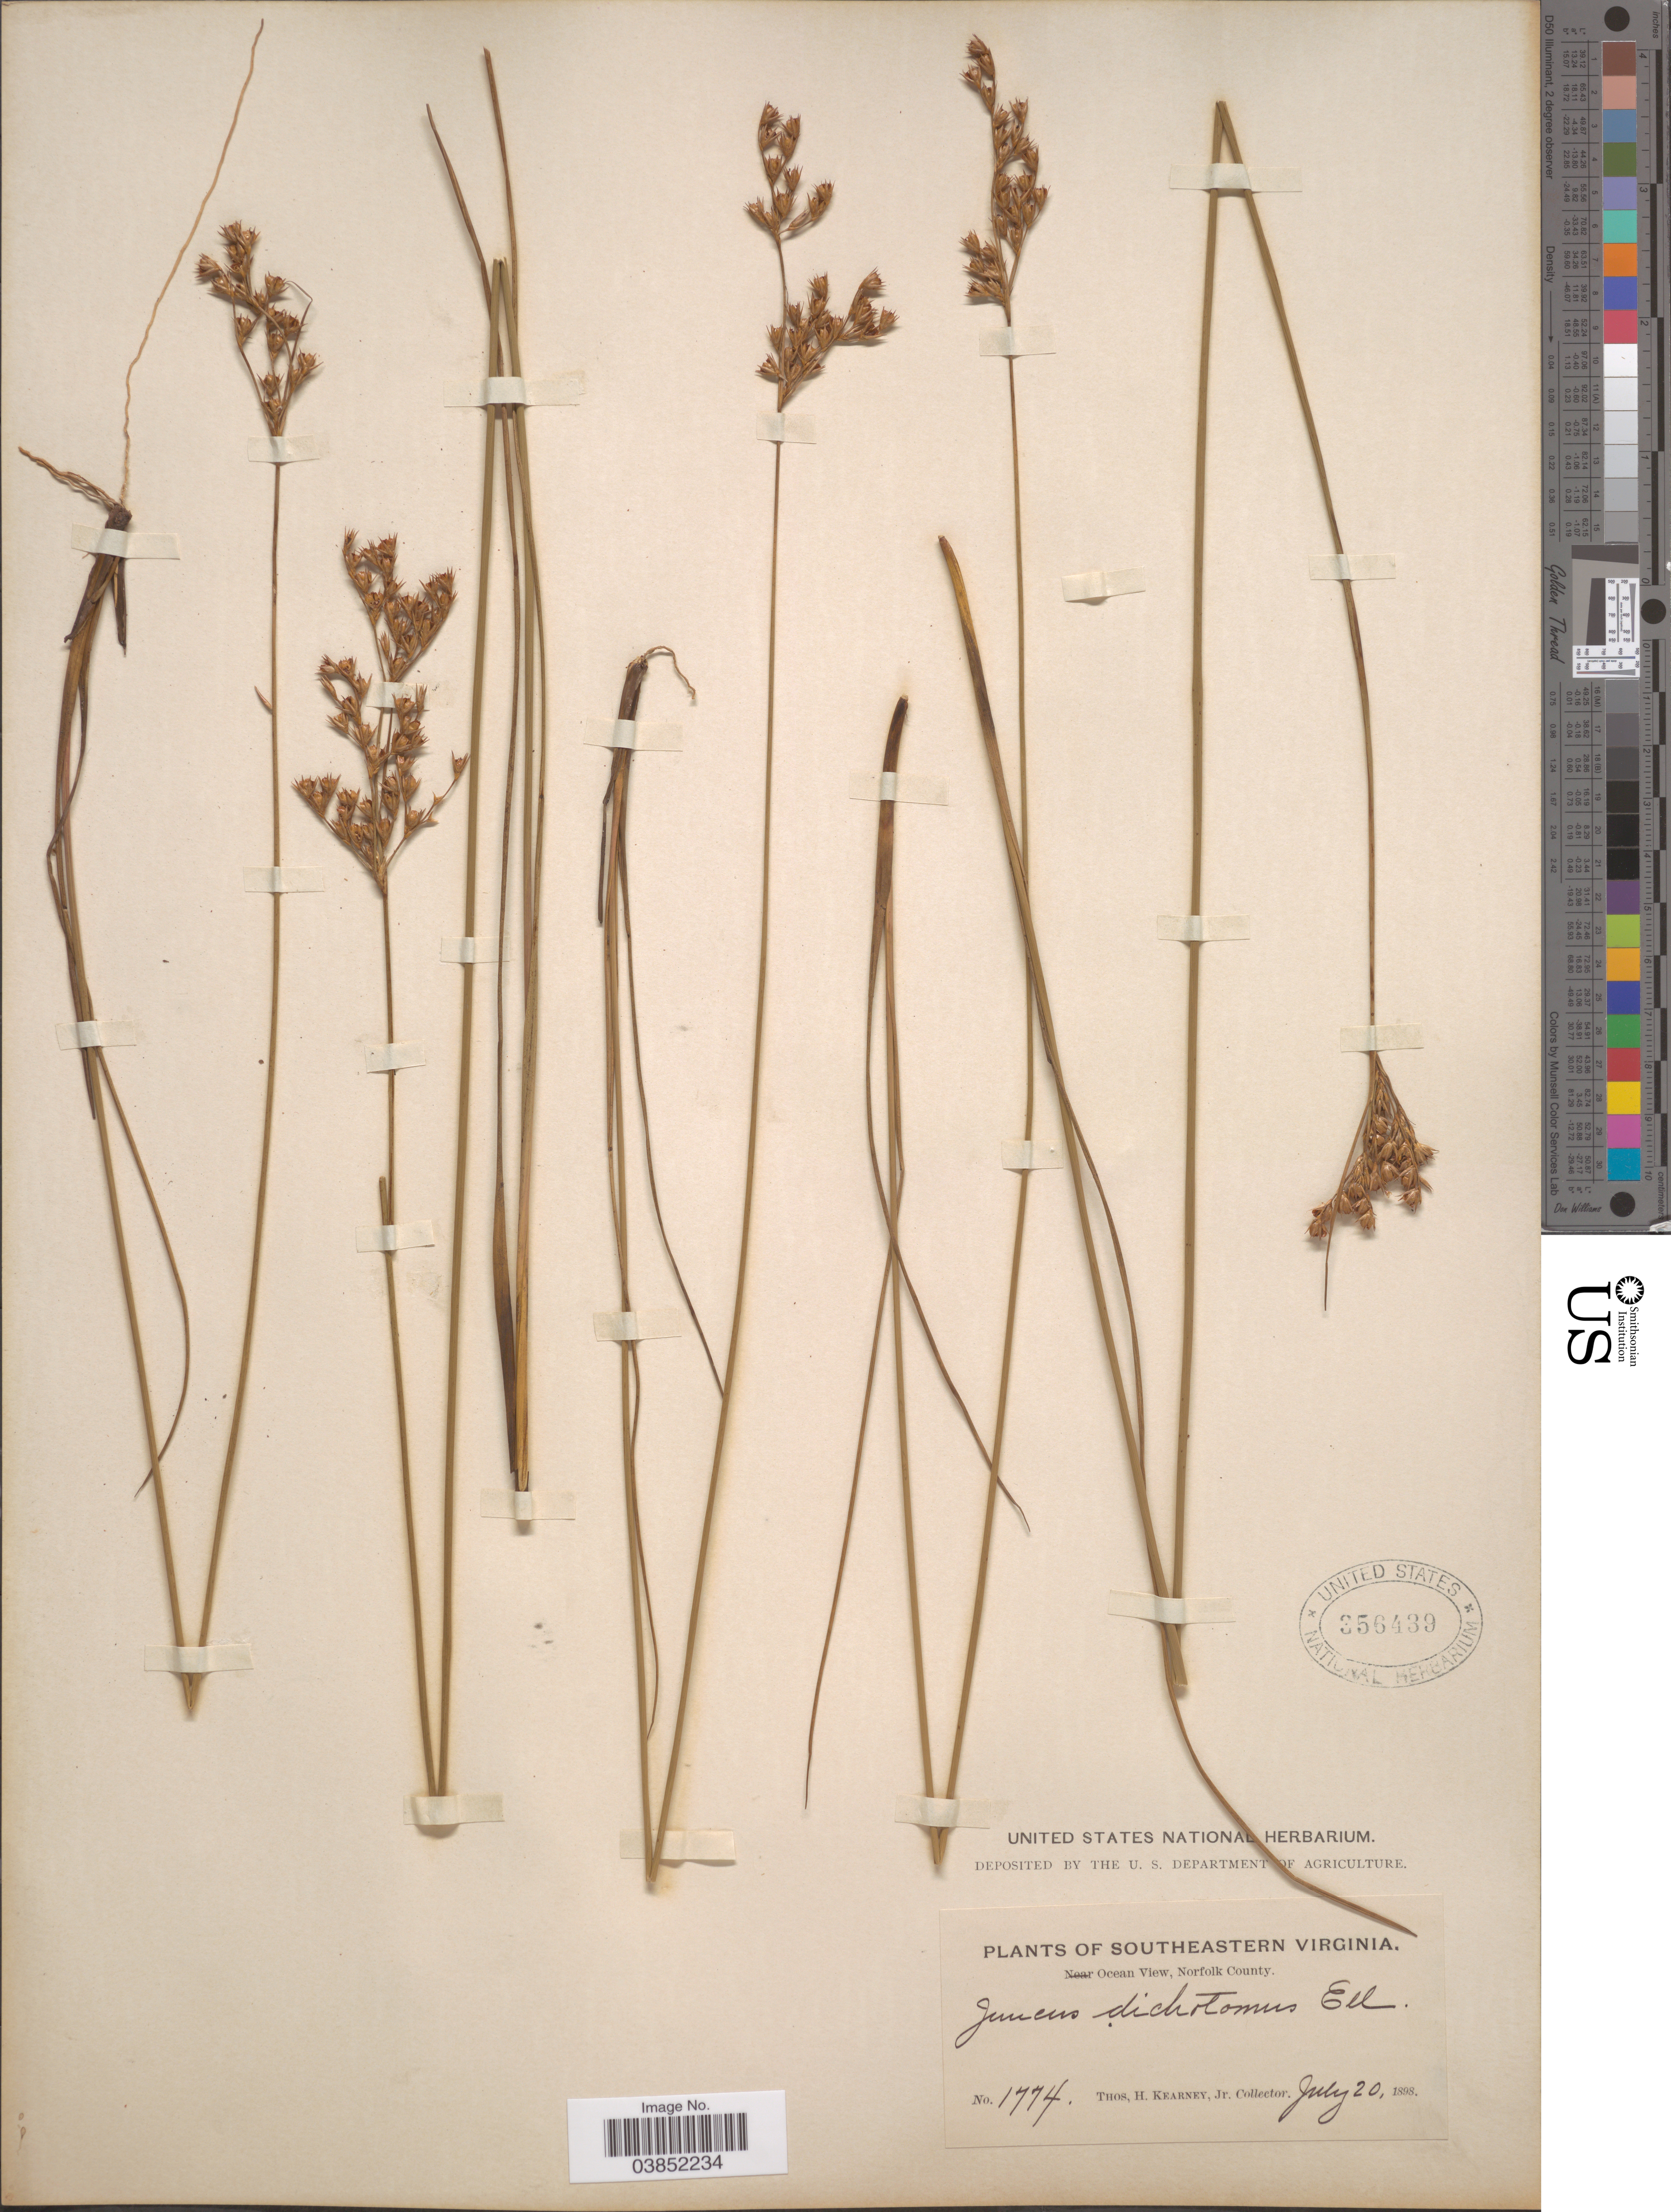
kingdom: Plantae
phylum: Tracheophyta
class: Liliopsida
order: Poales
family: Juncaceae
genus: Juncus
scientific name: Juncus dichotomus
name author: Elliott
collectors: T. H. Kearney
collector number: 1774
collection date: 1898-07-20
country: United States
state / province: Virginia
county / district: City of Norfolk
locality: Southeastern Virginia. Ocean View, Norfolk County.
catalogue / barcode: US 356439